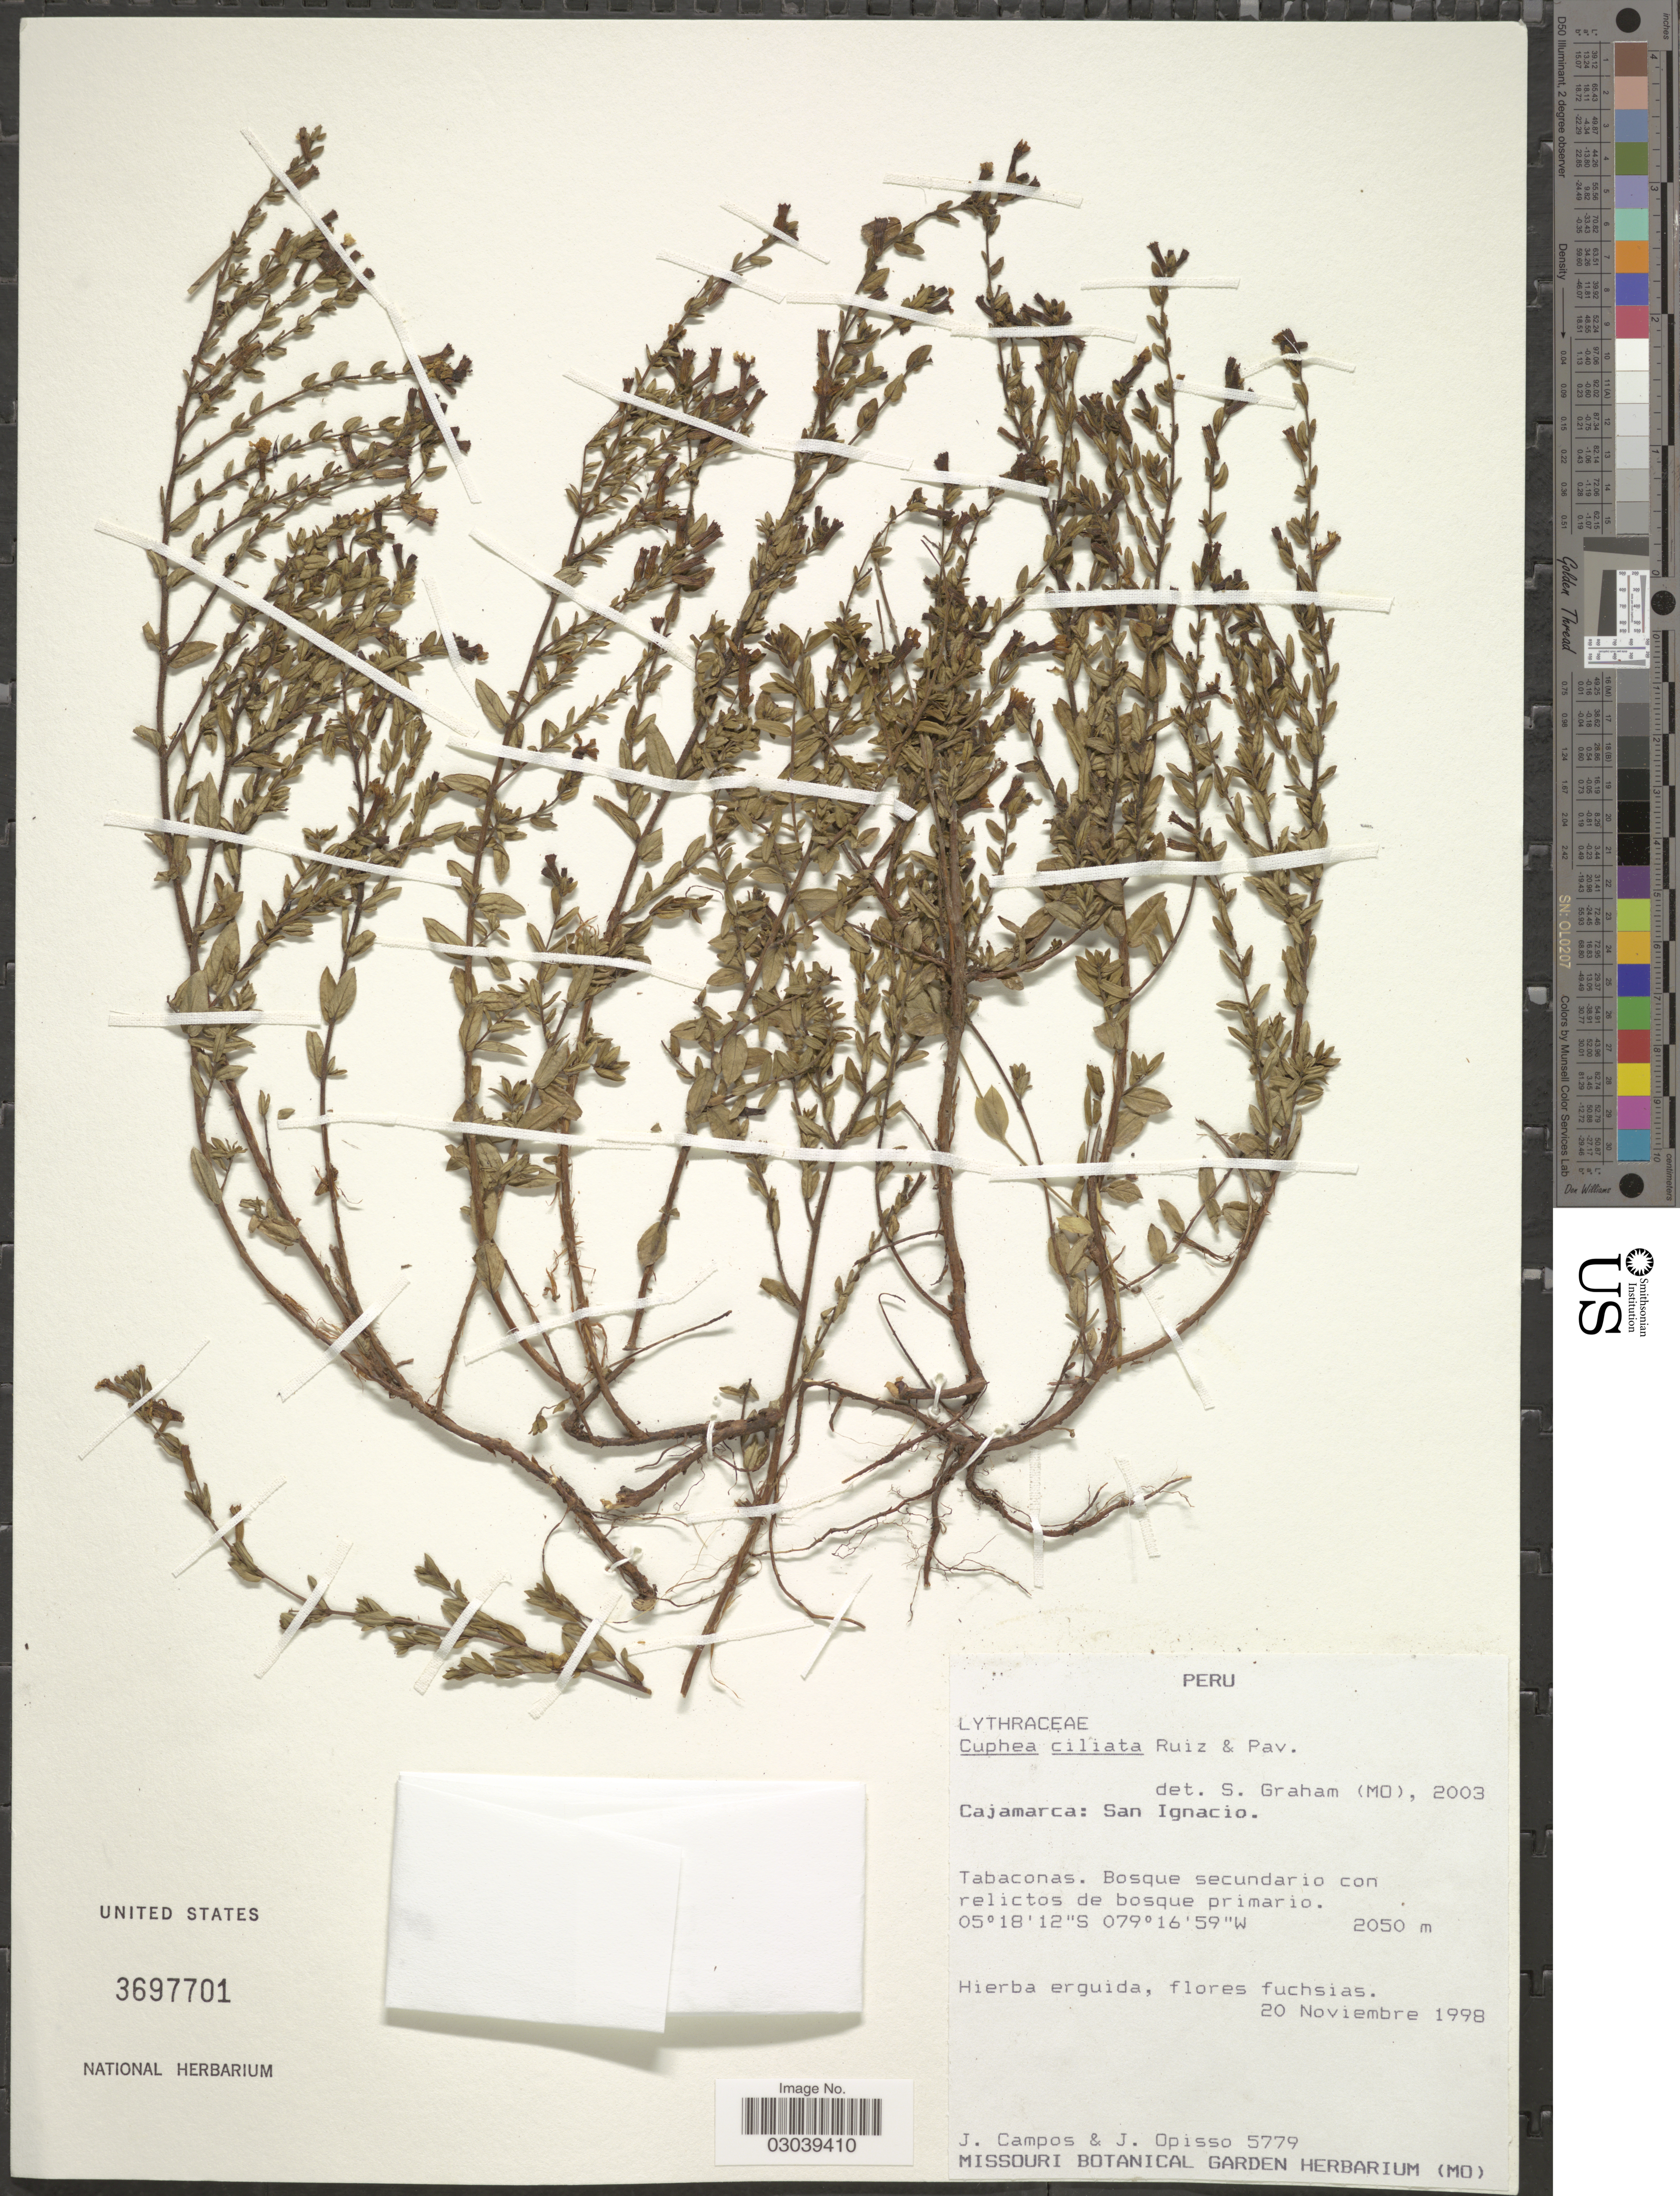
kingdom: Plantae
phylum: Tracheophyta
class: Magnoliopsida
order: Myrtales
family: Lythraceae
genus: Cuphea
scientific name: Cuphea ciliata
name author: Ruiz & Pav.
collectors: J. Campos & J. Opisso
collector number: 5779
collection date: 1998-11-20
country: Peru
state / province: Cajamarca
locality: San Ignacio. Tabaconas.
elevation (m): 2050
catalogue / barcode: US 3697701